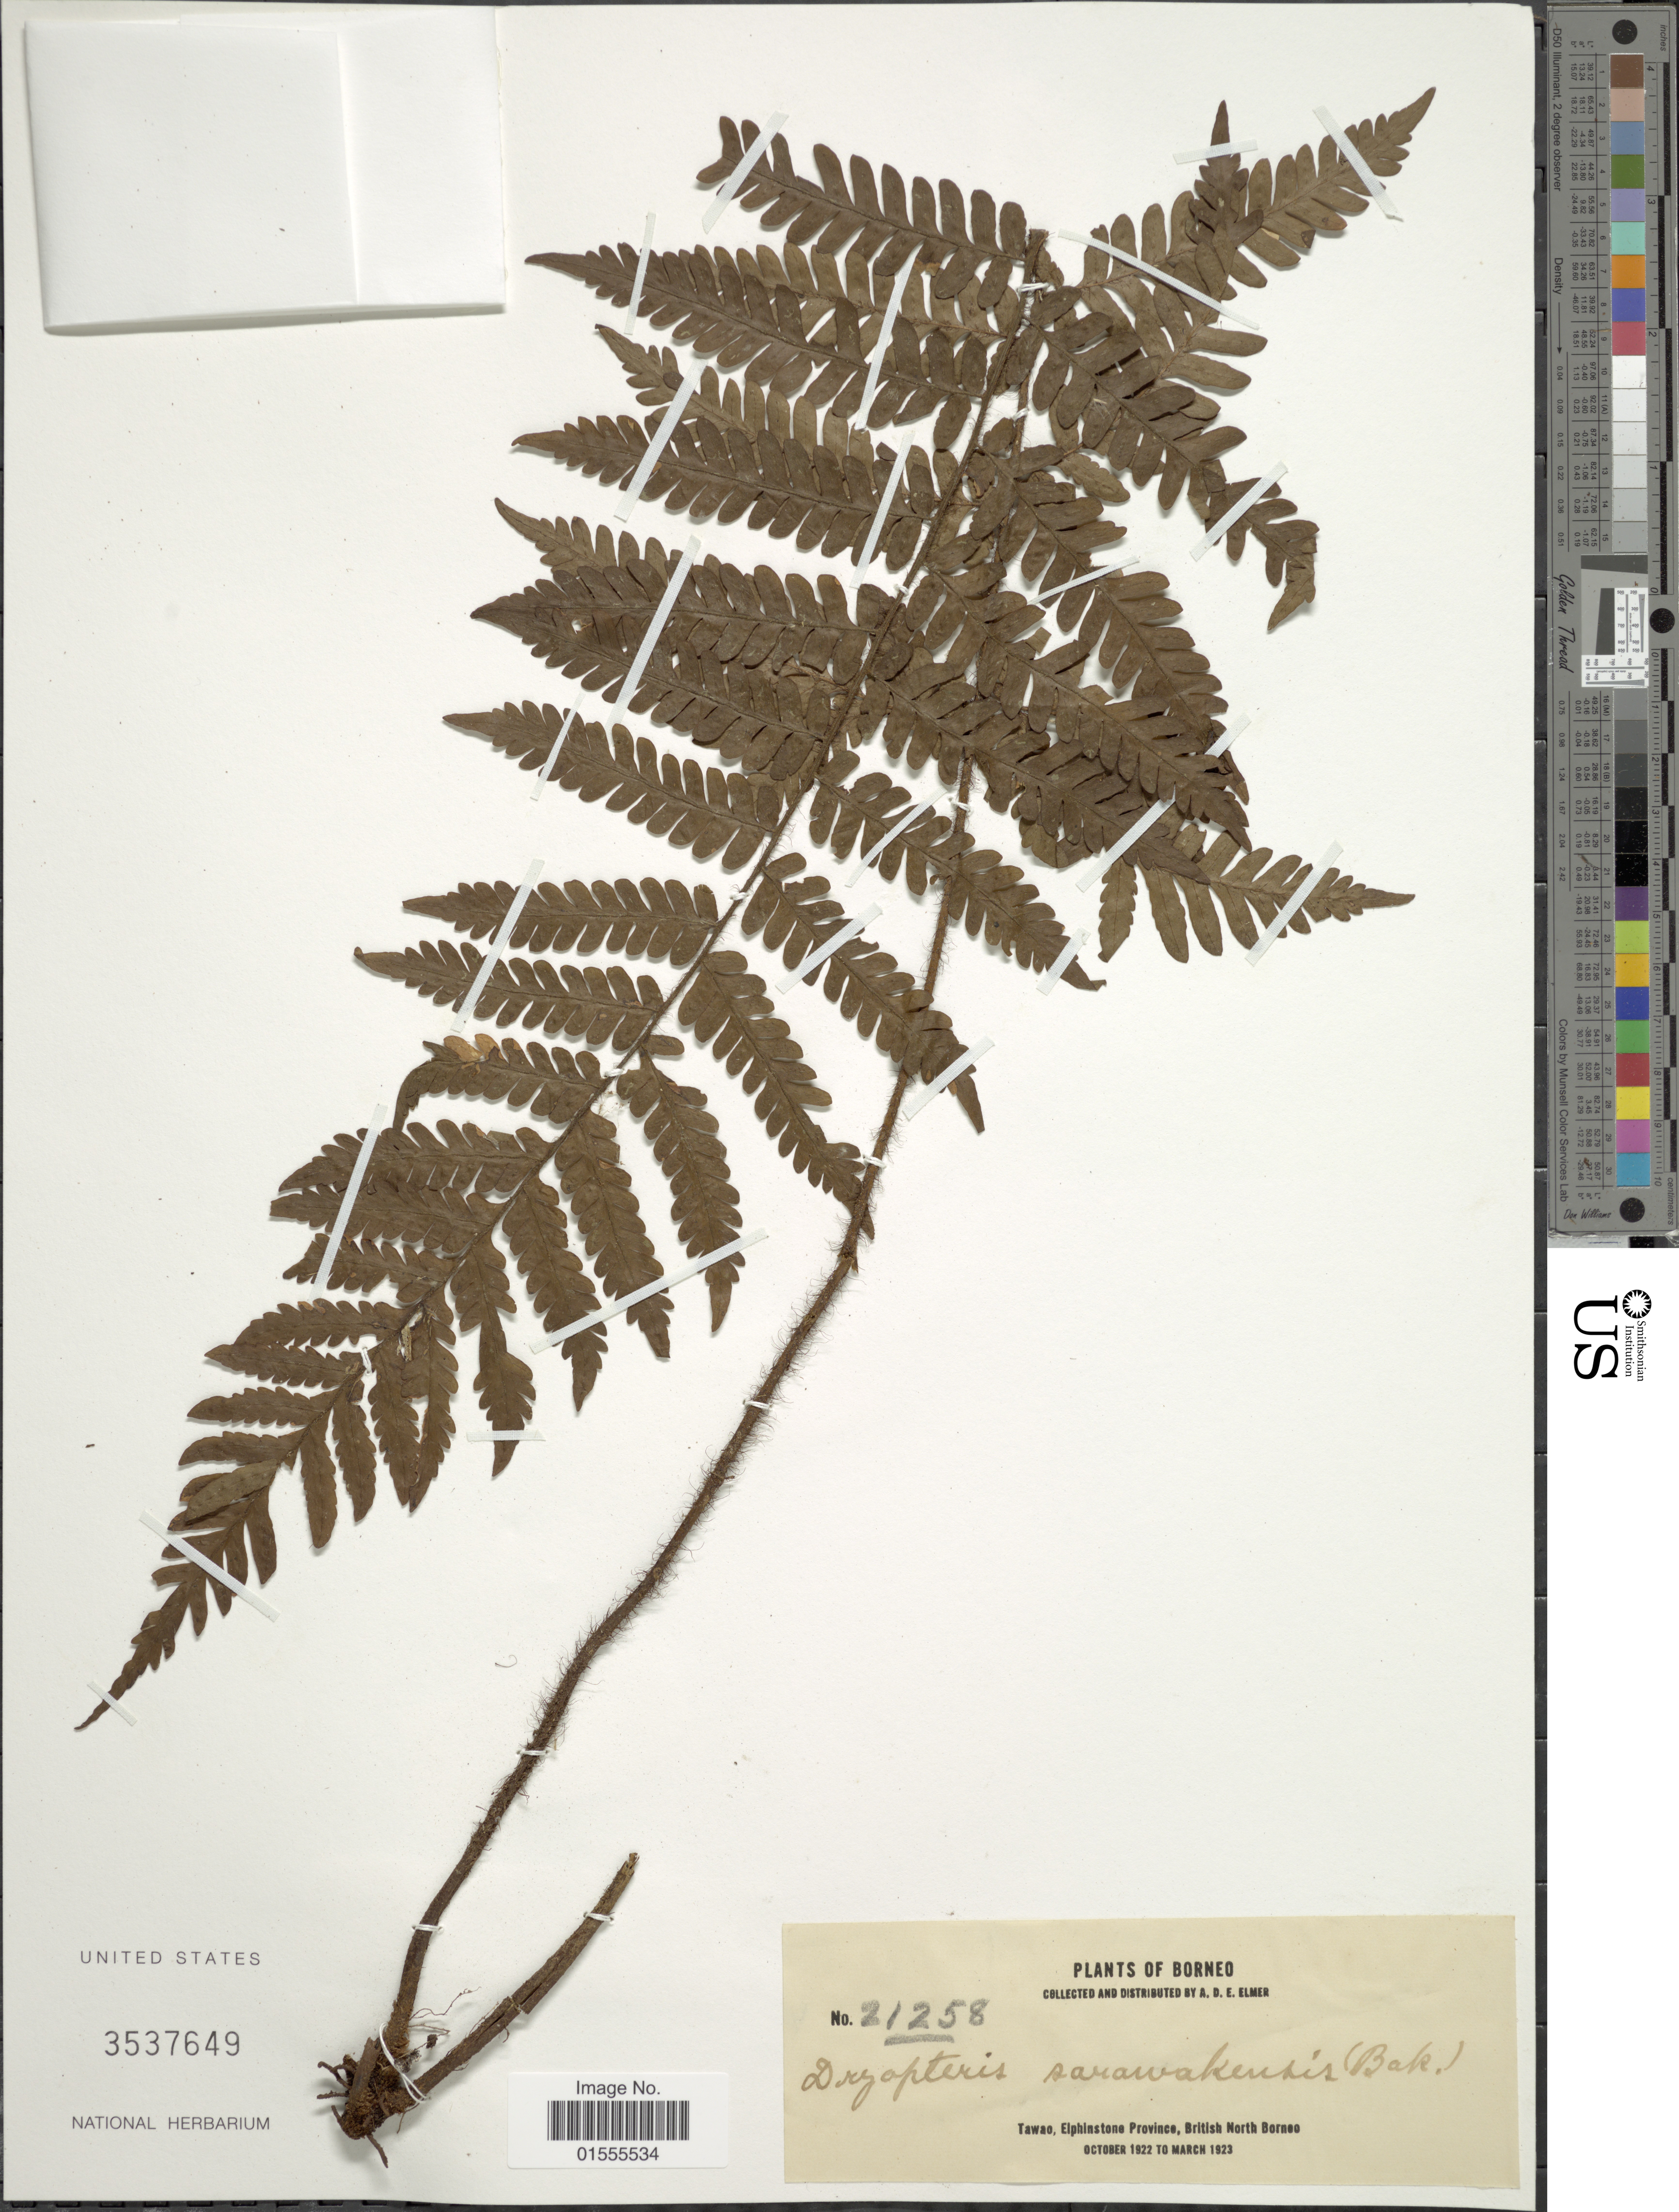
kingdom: Plantae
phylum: Tracheophyta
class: Polypodiopsida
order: Polypodiales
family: Dryopteridaceae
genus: Dryopteris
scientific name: Dryopteris sp.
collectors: A. D. E. Elmer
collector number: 21258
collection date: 1922-10/1923-03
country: Malaysia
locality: Borneo, Tawao, Elphinstone Province, British North Borneo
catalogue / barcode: US 3537649